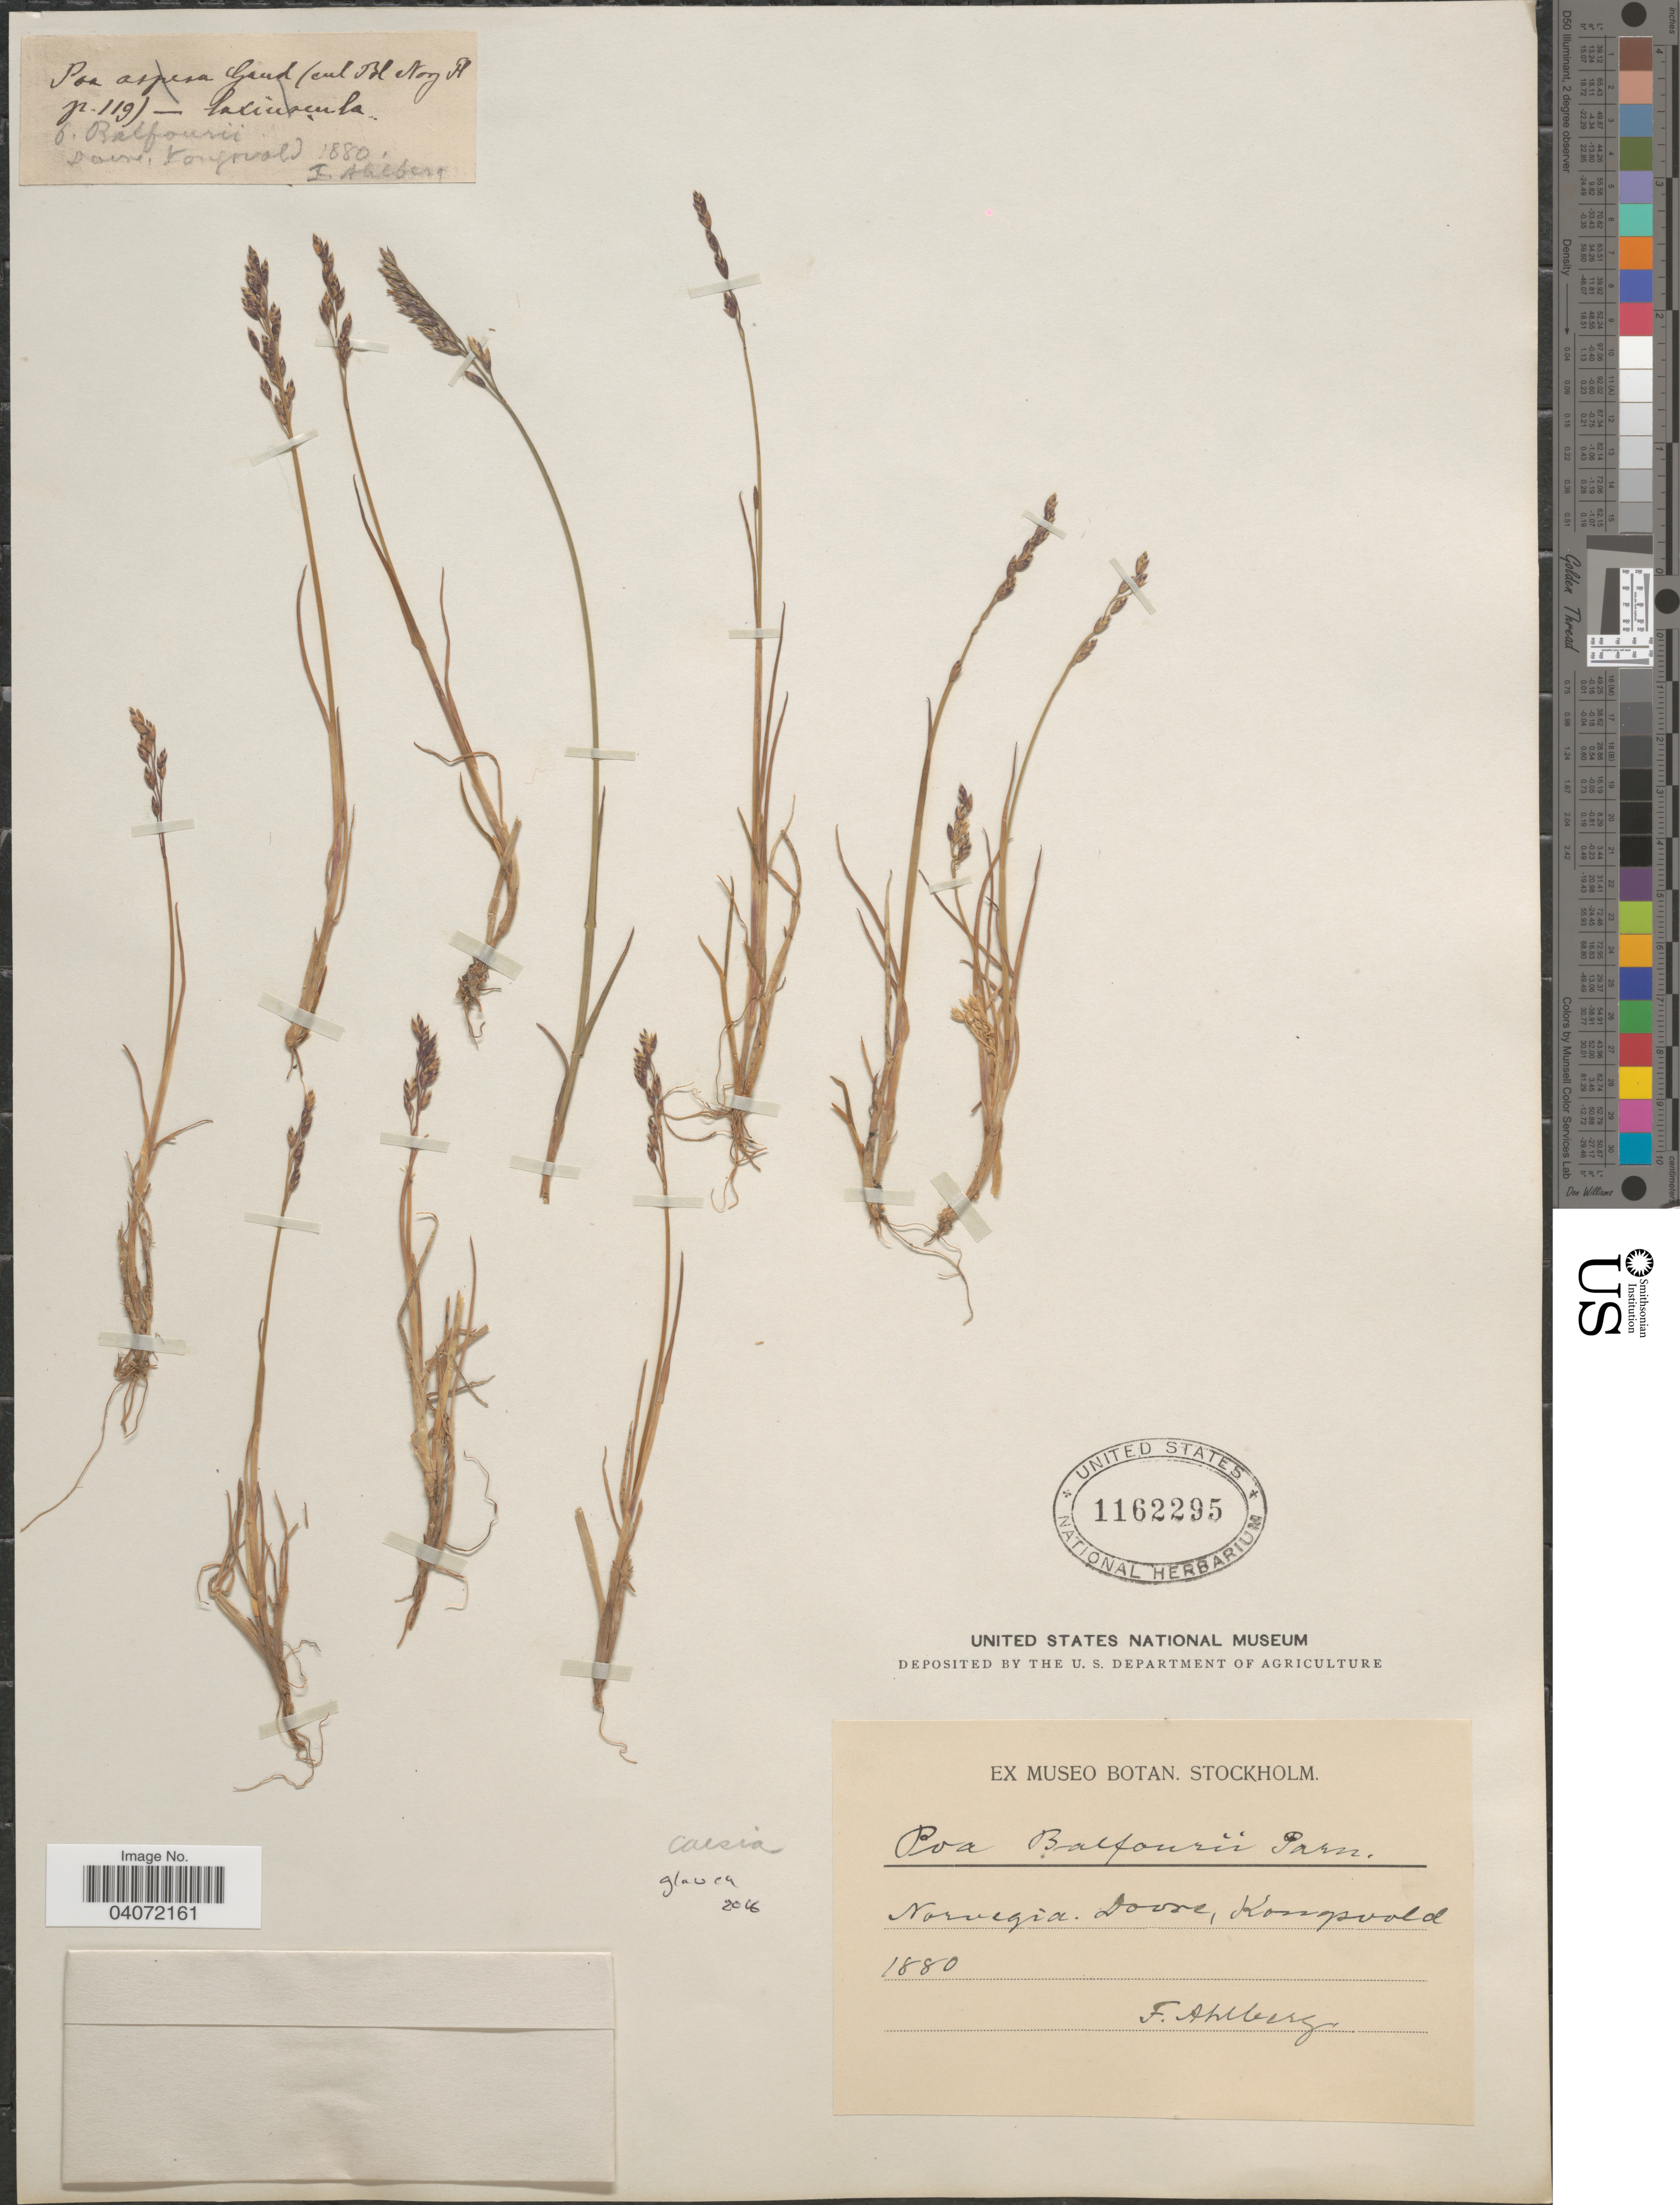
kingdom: Plantae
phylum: Tracheophyta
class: Liliopsida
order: Poales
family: Poaceae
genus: Poa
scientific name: Poa glauca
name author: Vahl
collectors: F. Ahlberg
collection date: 1880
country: Norway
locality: Norvegia: Dovre, Kongsvold.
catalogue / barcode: US 1162295